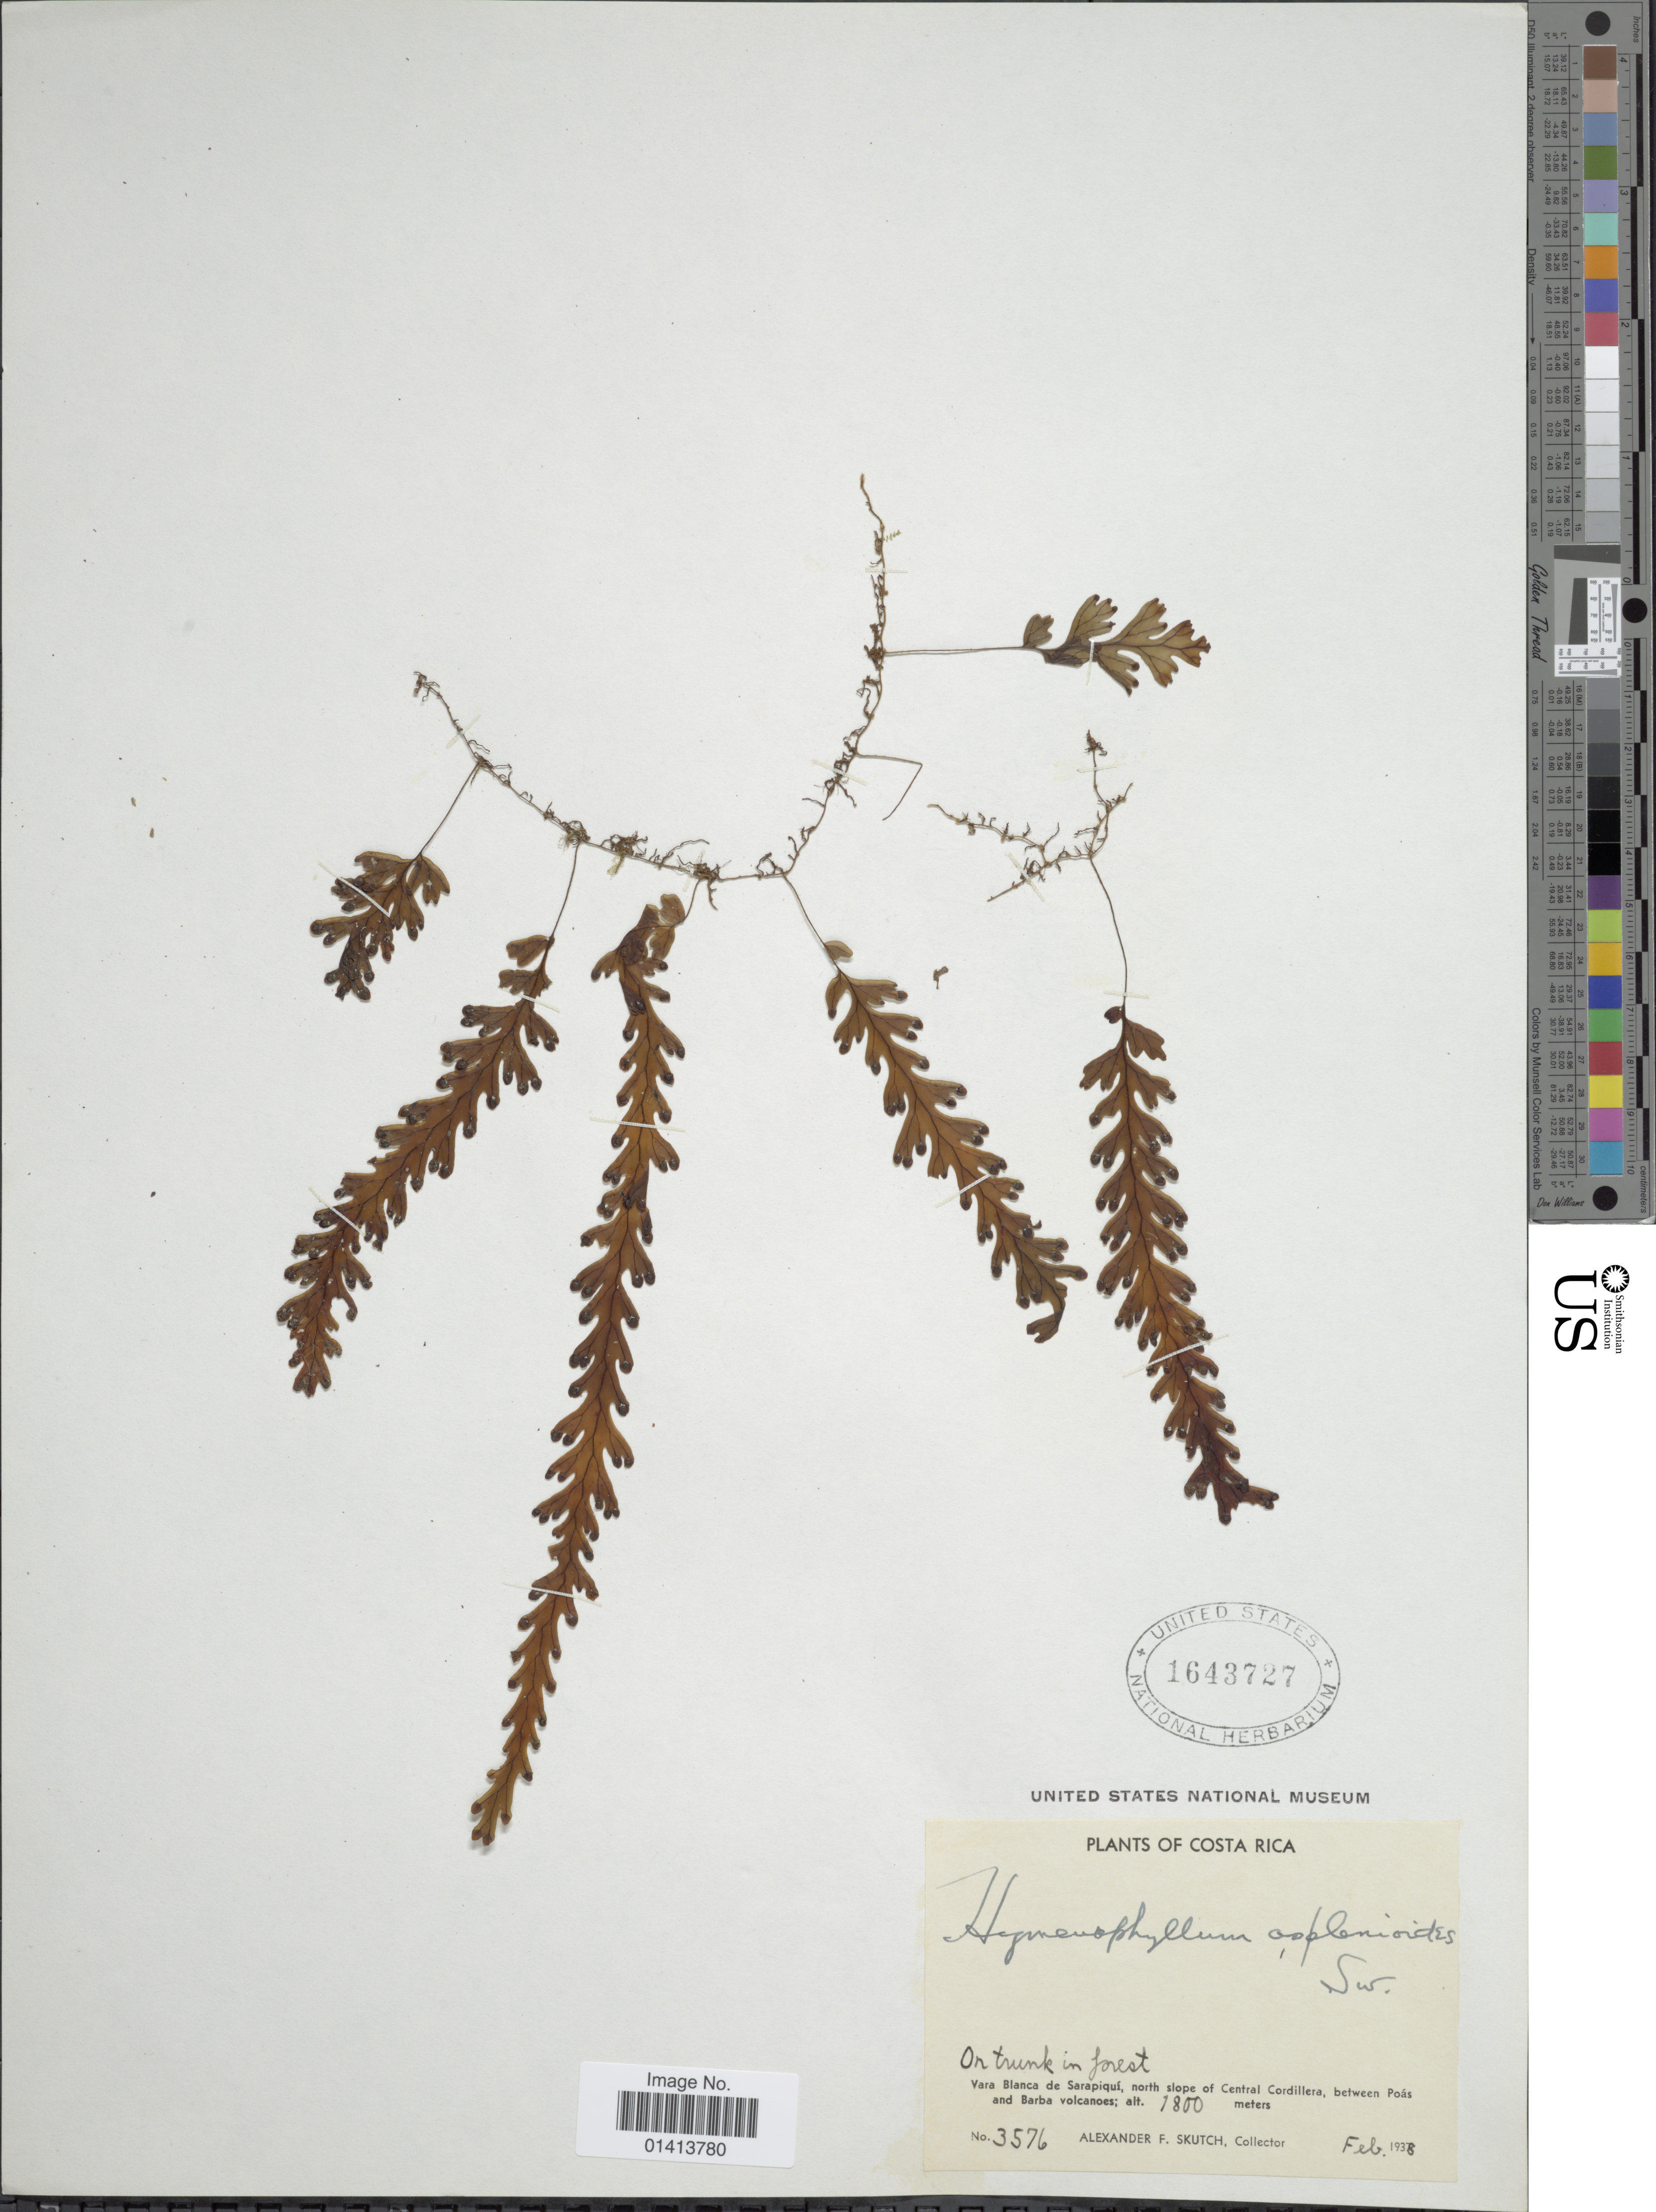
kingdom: Plantae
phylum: Tracheophyta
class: Polypodiopsida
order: Hymenophyllales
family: Hymenophyllaceae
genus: Hymenophyllum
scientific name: Hymenophyllum asplenioides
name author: (Sw.) Sw.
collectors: A. F. Skutch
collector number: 3576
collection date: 1938-02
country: Costa Rica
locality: Vara Blanca de Sarapiquí, North slope of central Cordillera, between Poás and Barba volcanoes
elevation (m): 1800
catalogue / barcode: US 1643727